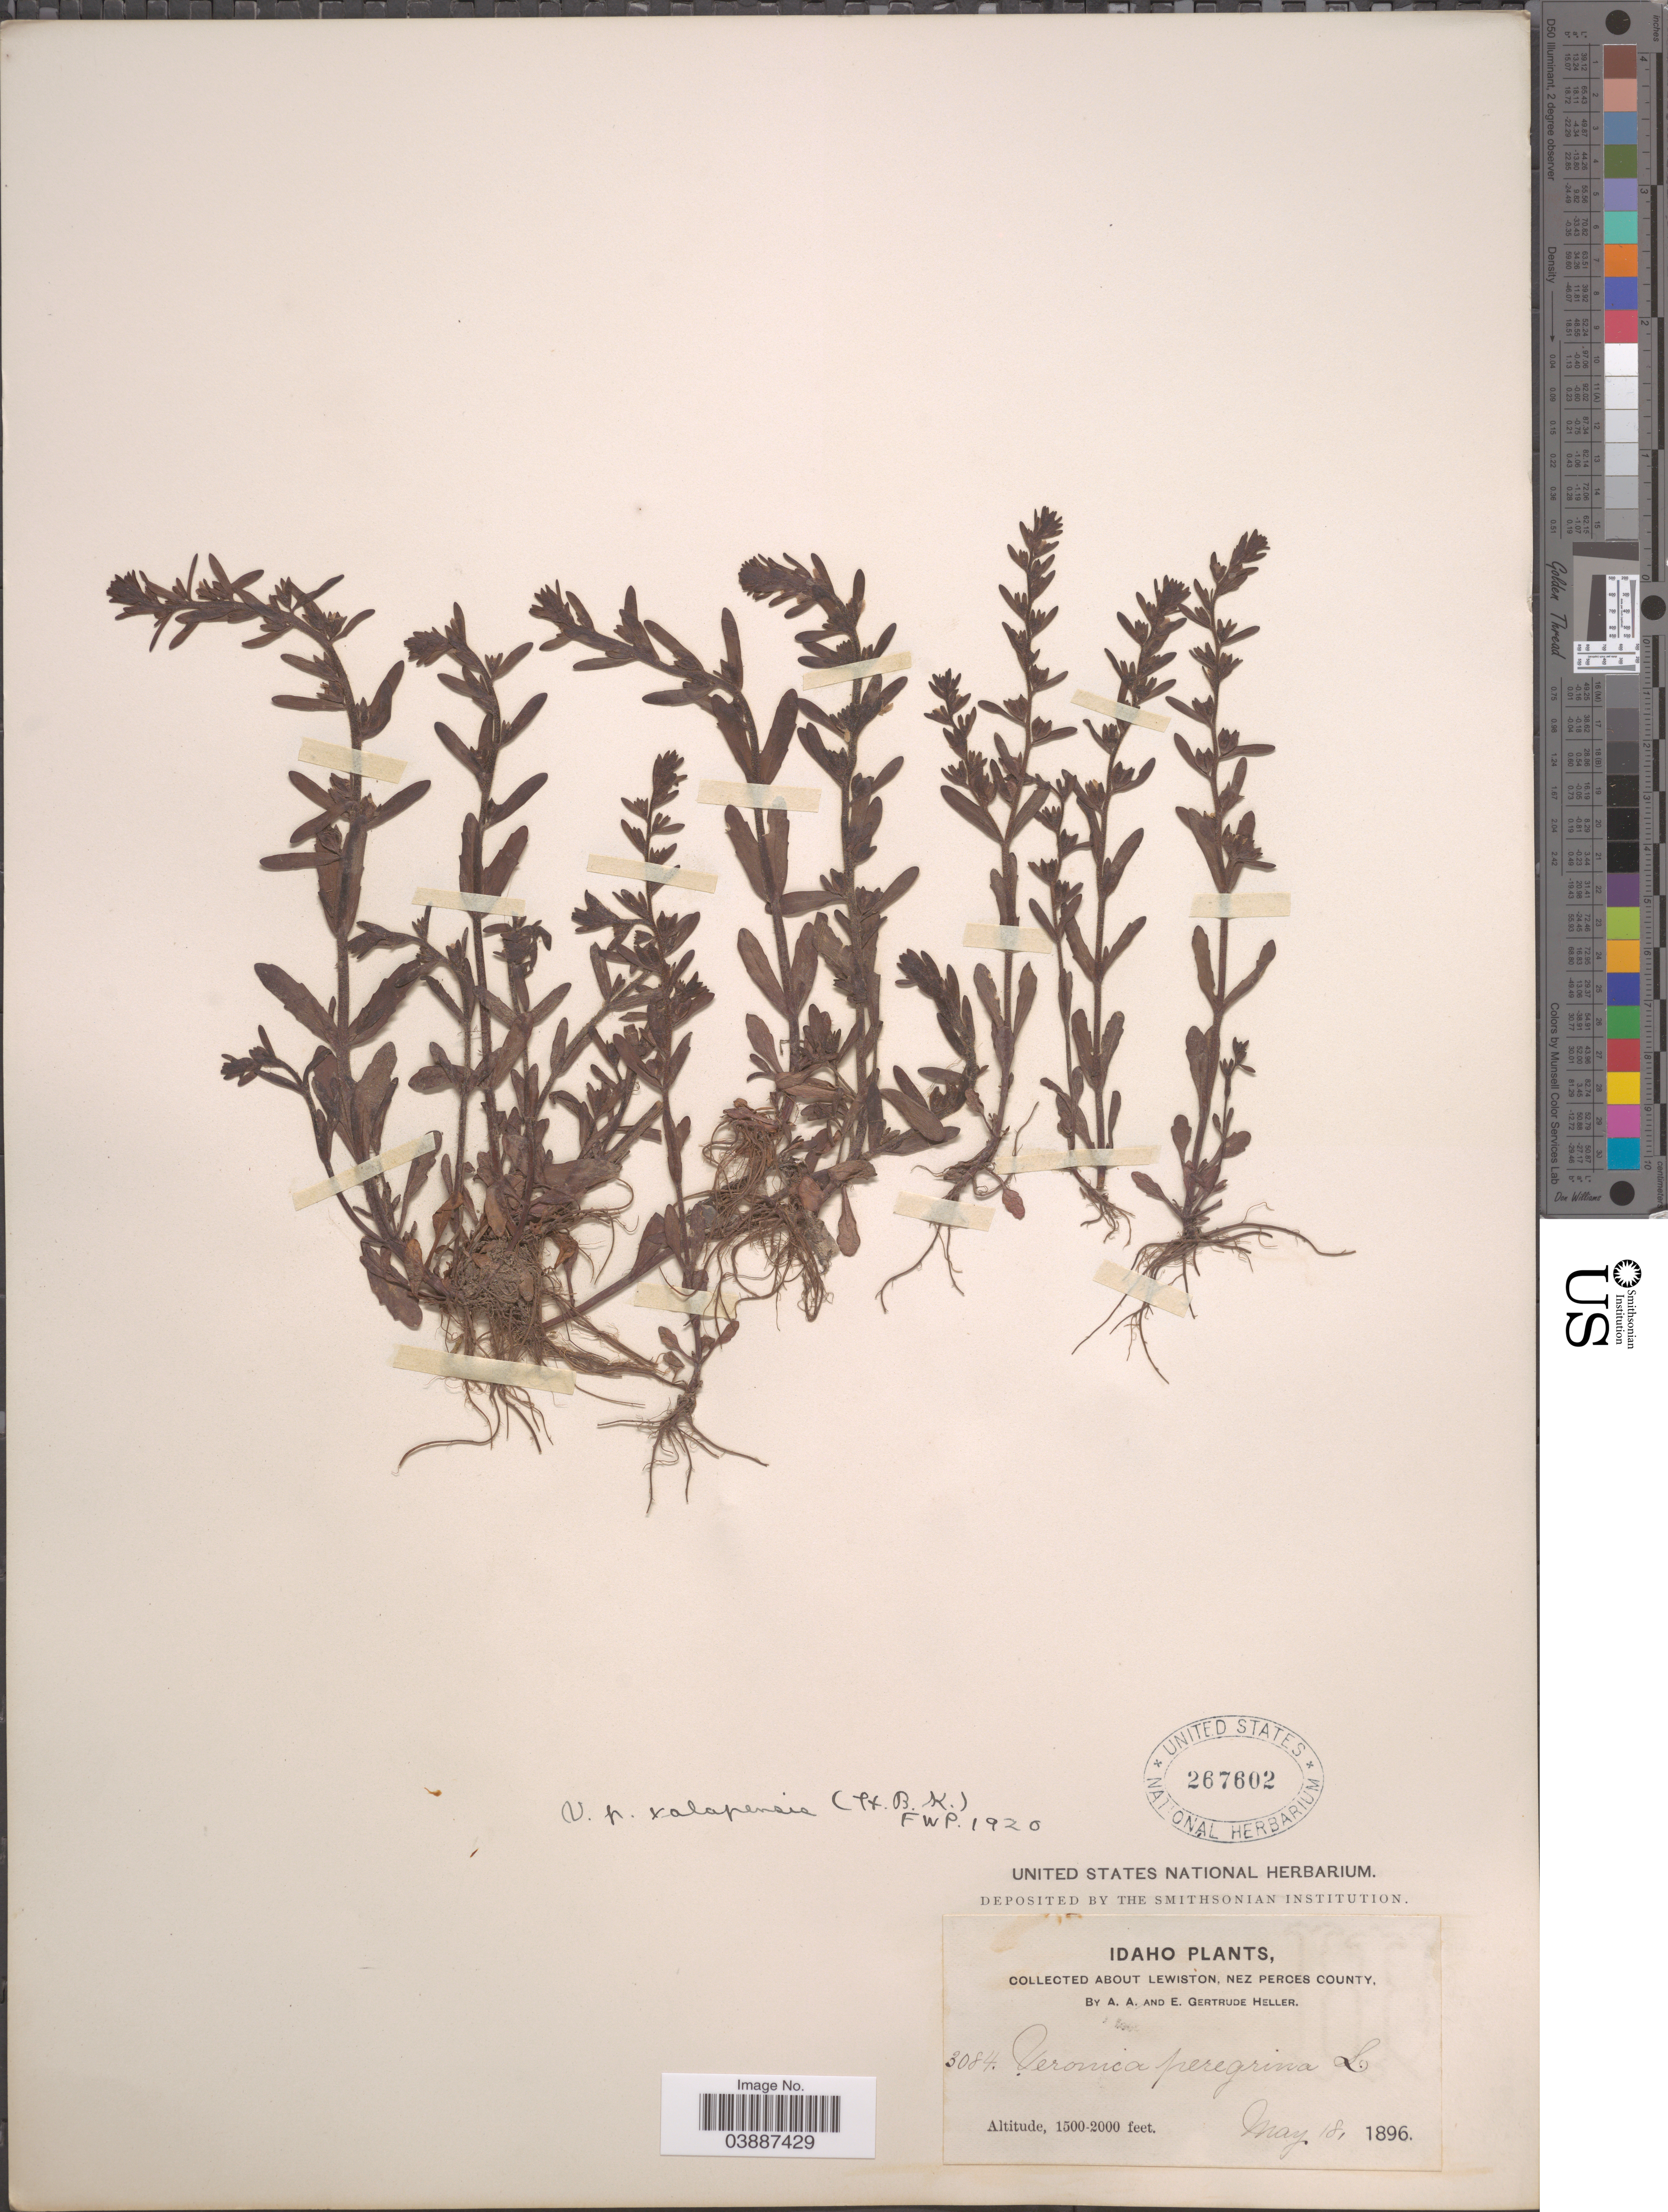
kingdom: Plantae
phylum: Tracheophyta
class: Magnoliopsida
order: Lamiales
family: Plantaginaceae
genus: Veronica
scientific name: Veronica peregrina var. xalapensis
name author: Kunth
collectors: A. A. Heller & E. G. Heller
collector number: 3084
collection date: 1896-05-18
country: United States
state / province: Idaho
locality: About Lewiston, Nez Perces County.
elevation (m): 457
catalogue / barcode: US 267602